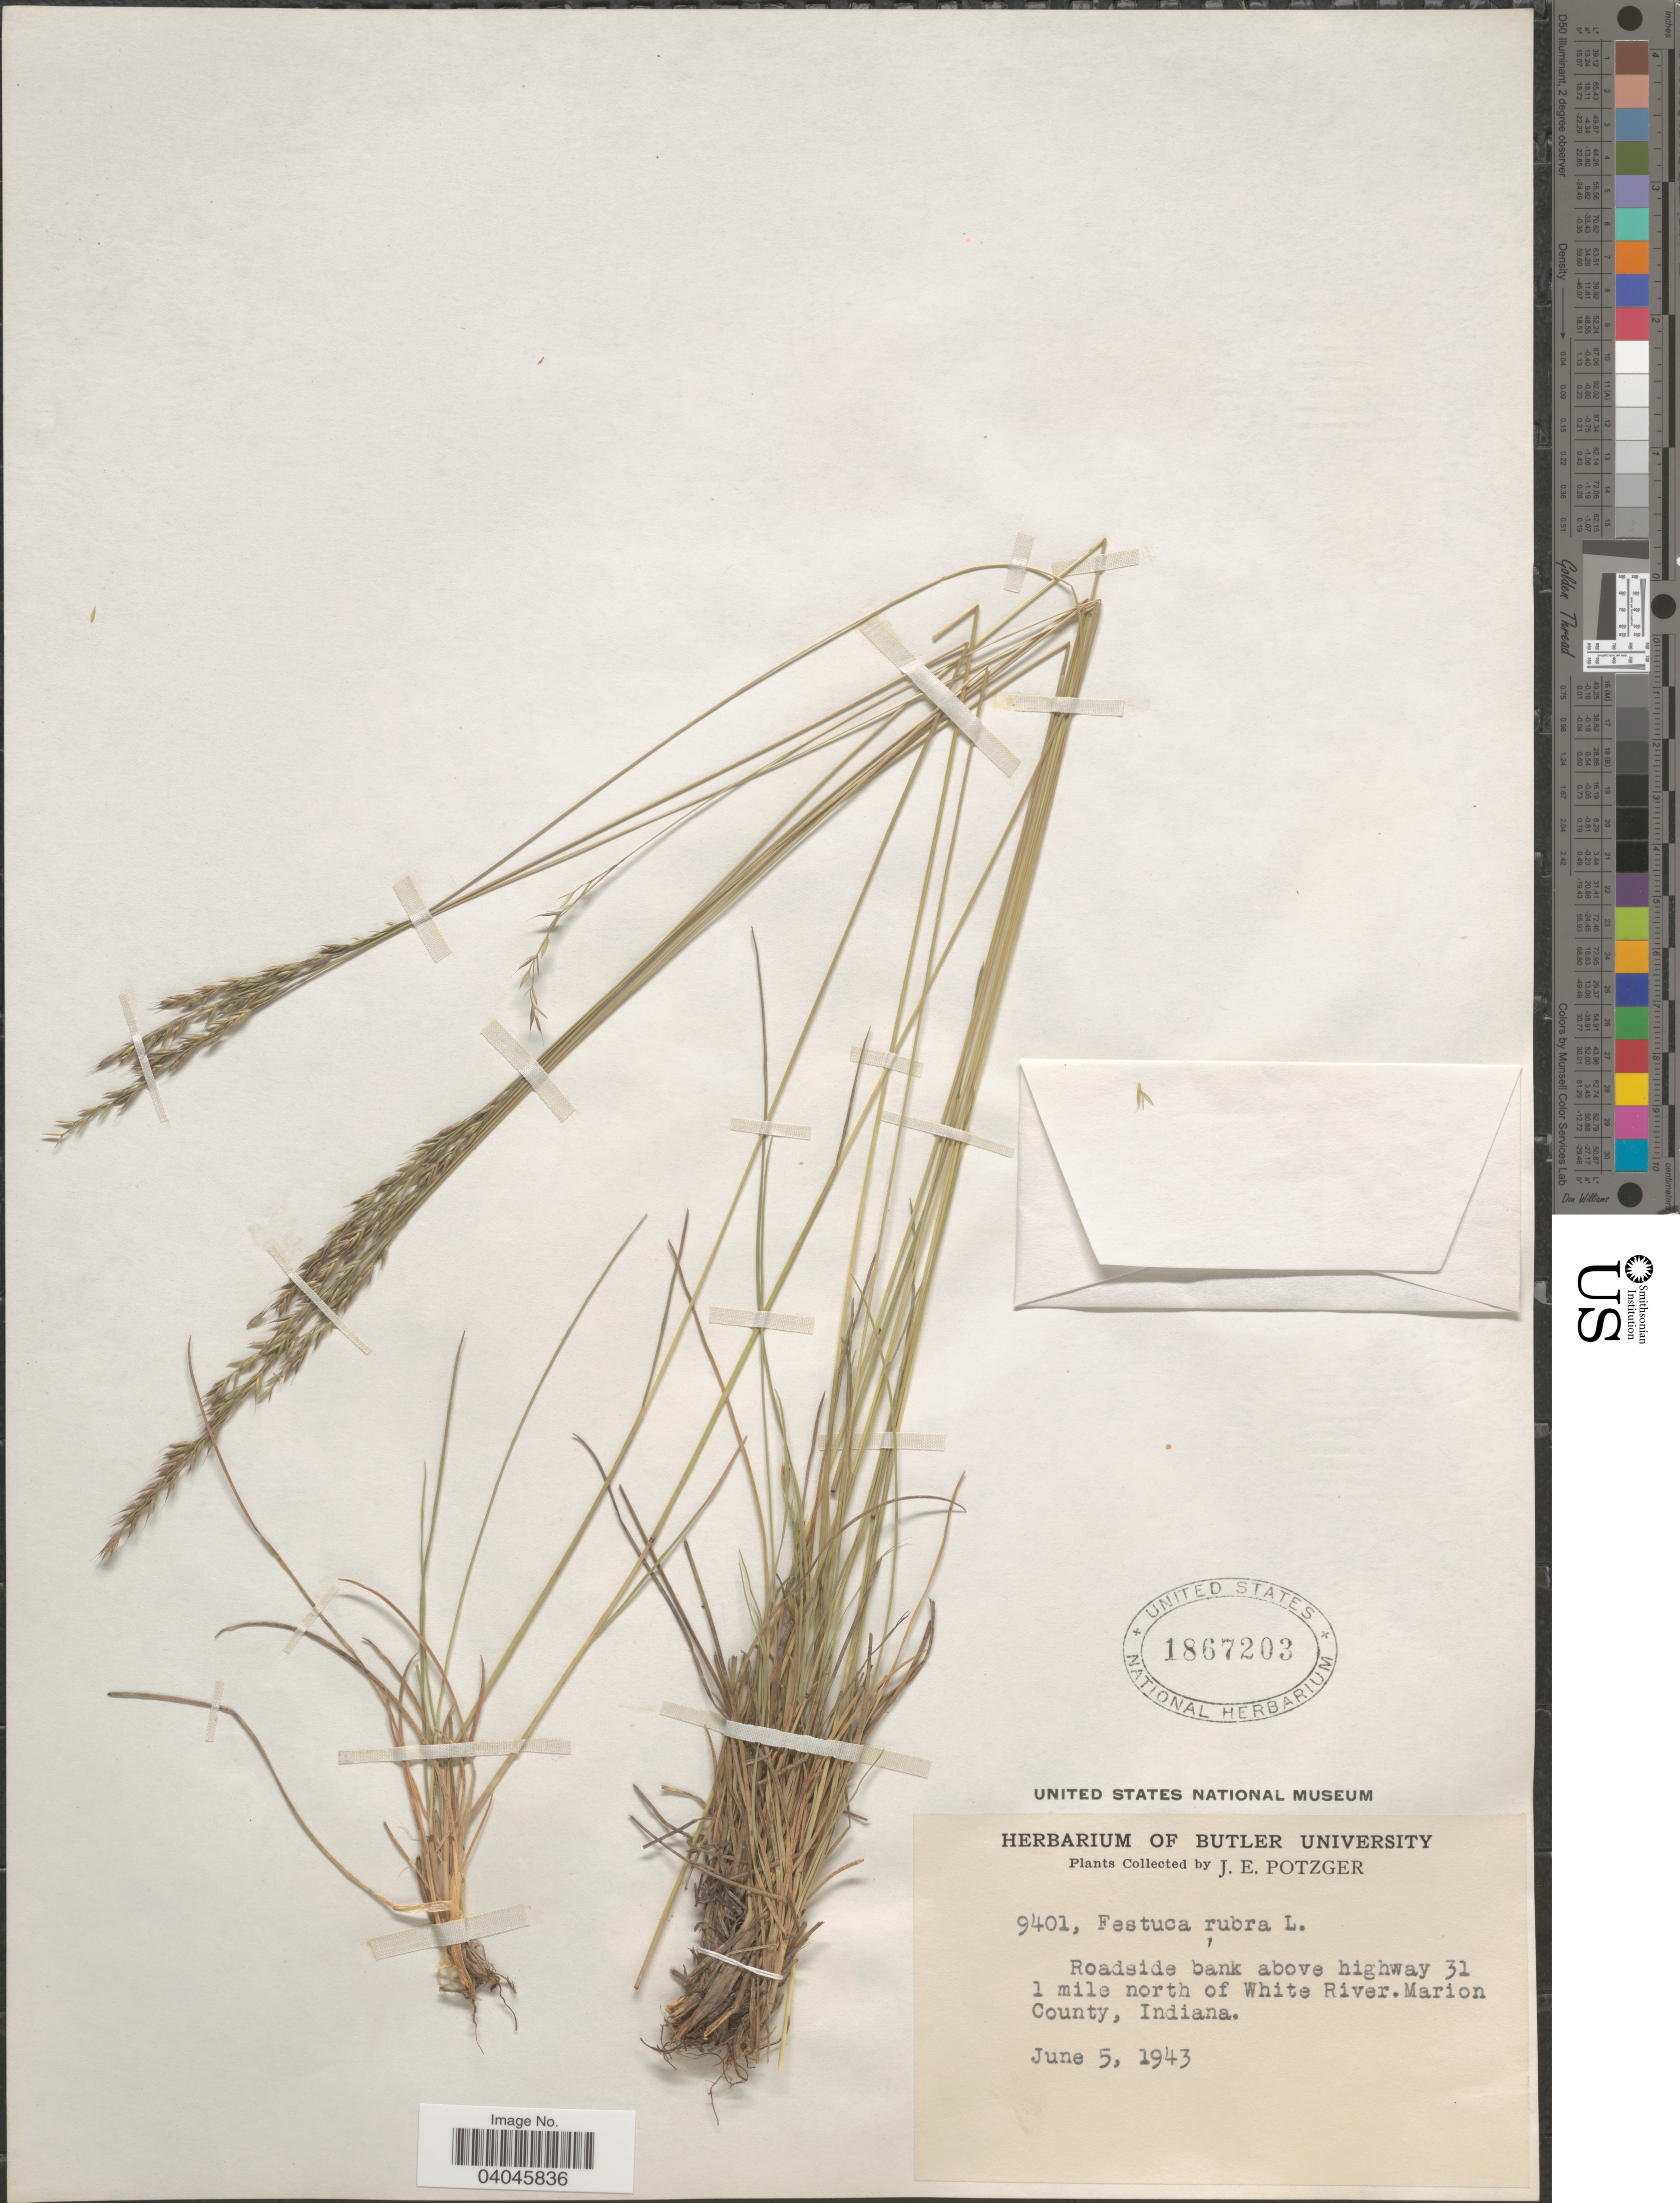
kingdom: Plantae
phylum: Tracheophyta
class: Liliopsida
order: Poales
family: Poaceae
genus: Festuca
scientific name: Festuca rubra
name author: L.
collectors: J. Potzger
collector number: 9401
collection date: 1943-06-05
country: United States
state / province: Indiana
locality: Roadside bank above highway 31 1 mile north of White River. Marion County.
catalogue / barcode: US 1867203